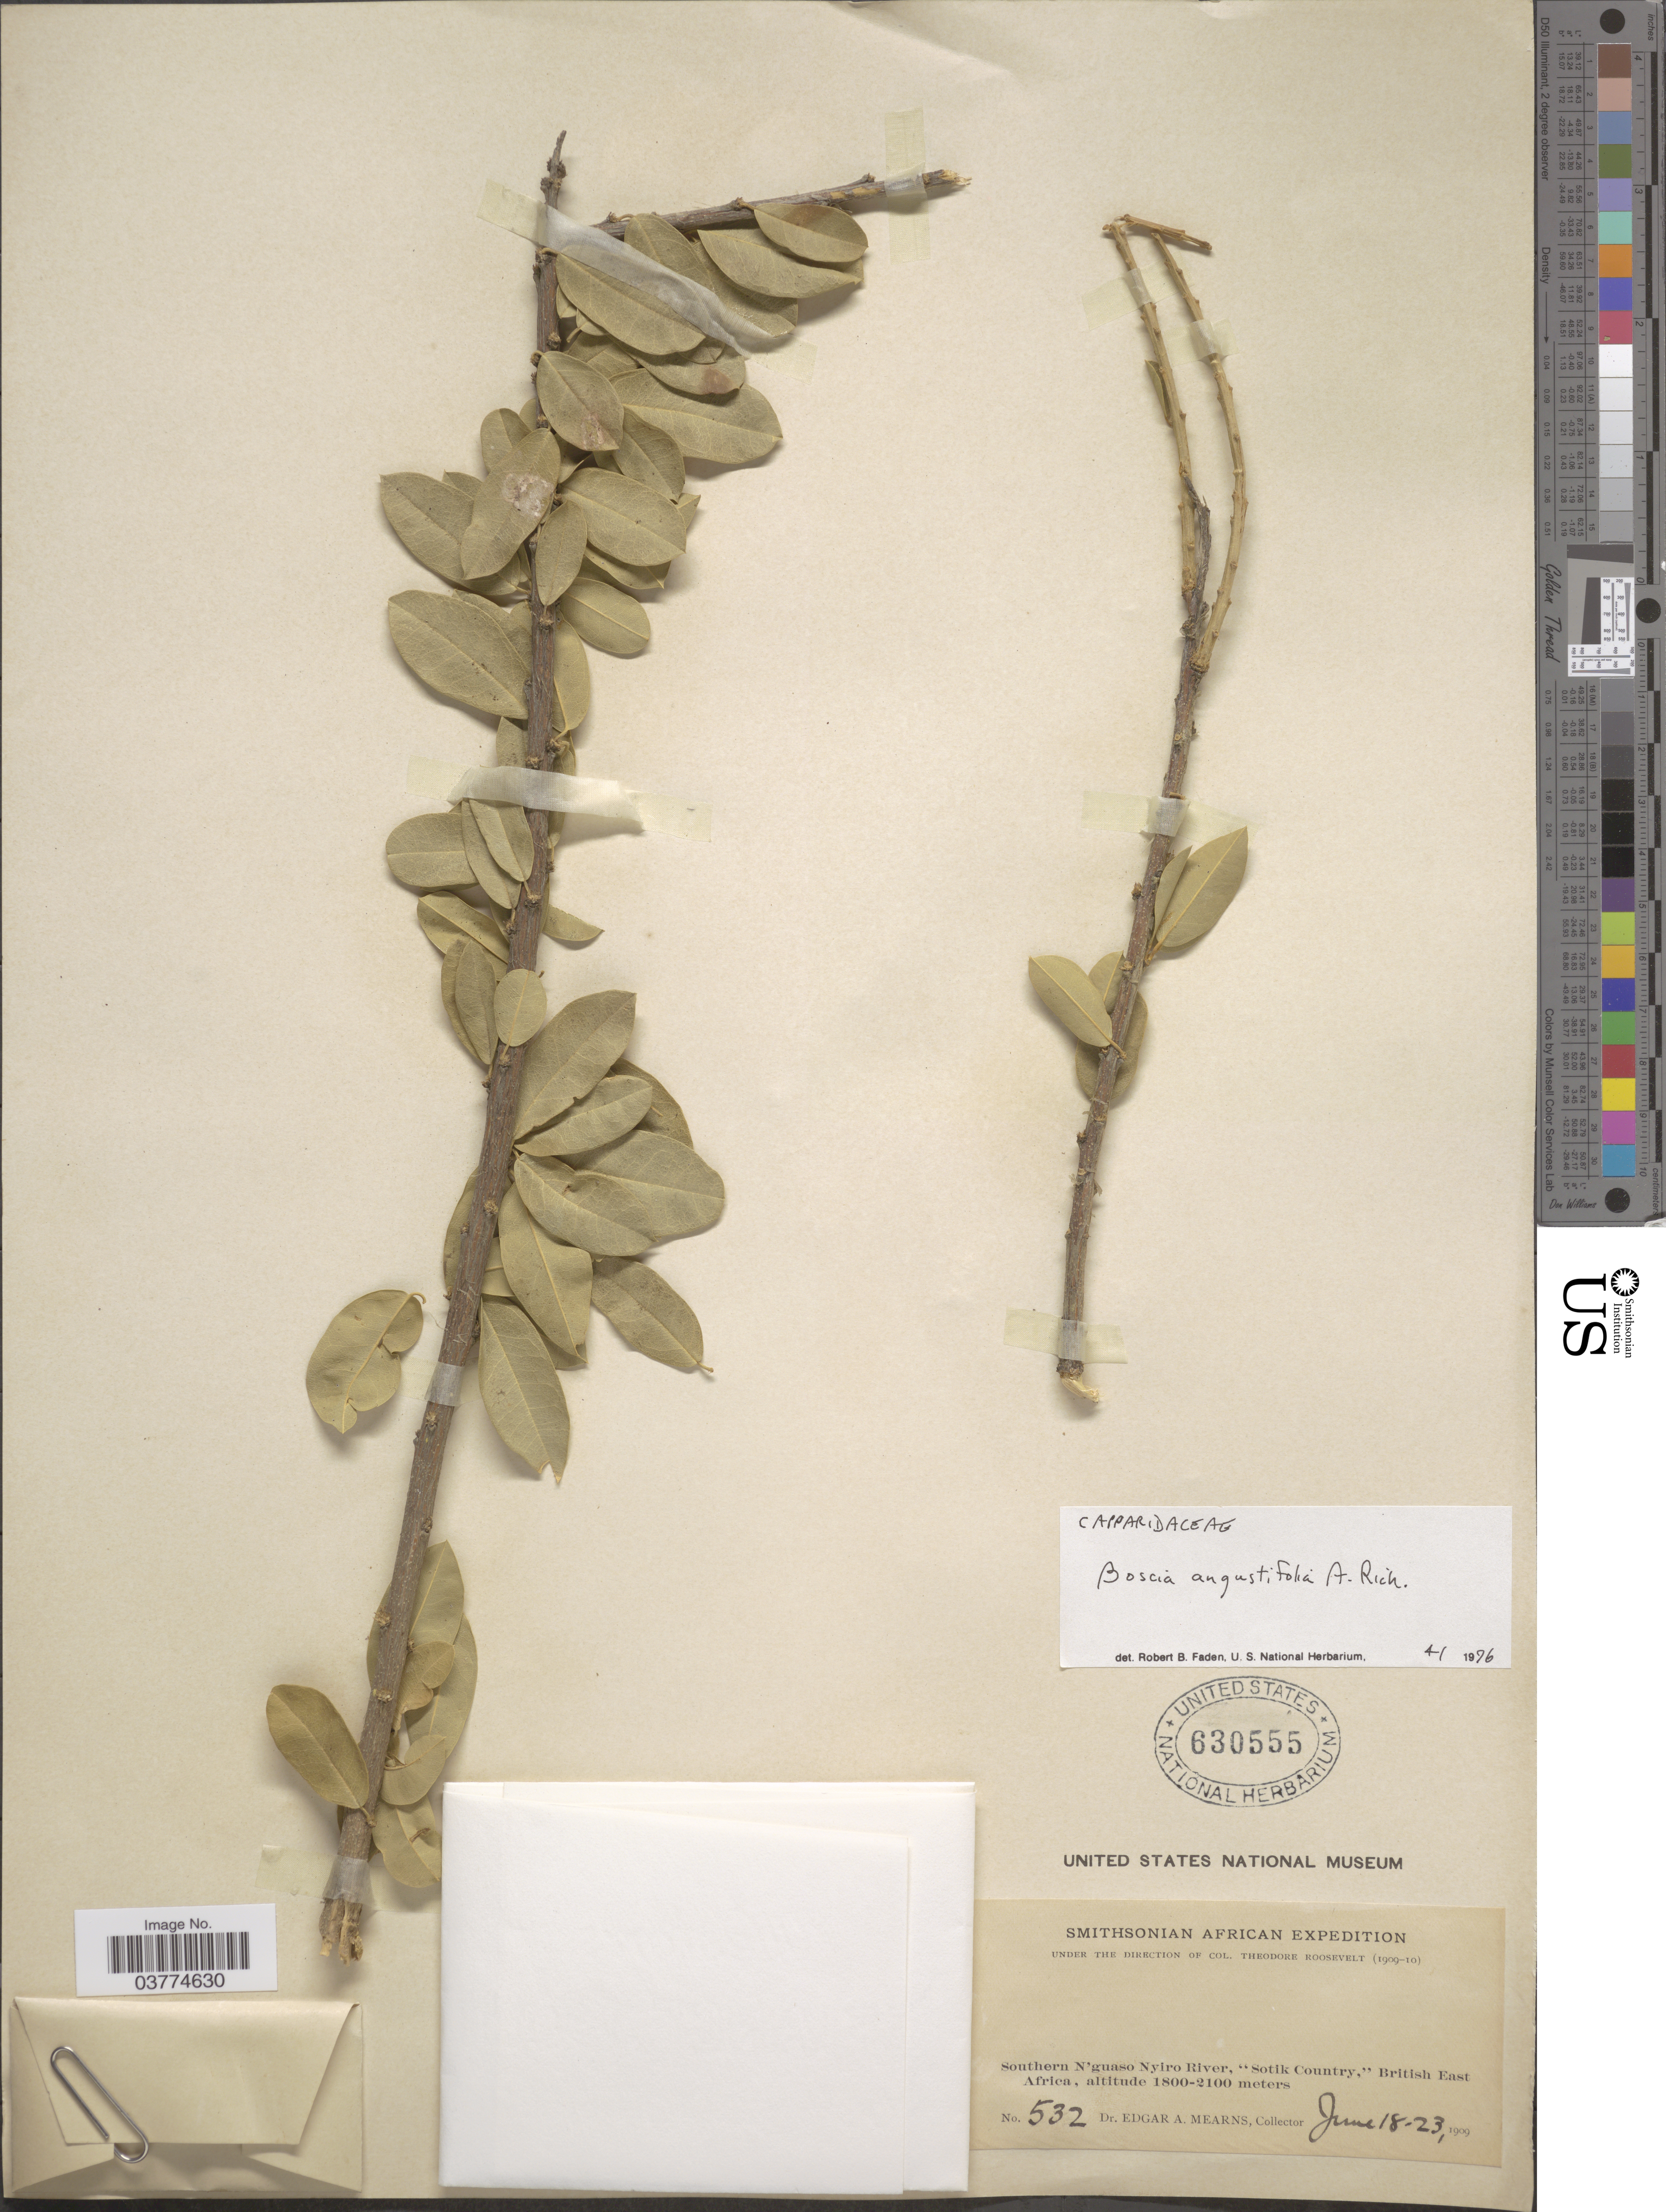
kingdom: Plantae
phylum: Tracheophyta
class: Magnoliopsida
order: Brassicales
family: Capparaceae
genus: Boscia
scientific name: Boscia angustifolia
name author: A. Rich.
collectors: E. A. Mearns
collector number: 532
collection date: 1909-06-18/1909-06-23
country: Kenya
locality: Southern N'guaso Nyiro River, "Sotik Country," British East Africa.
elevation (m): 1800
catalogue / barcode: US 630555